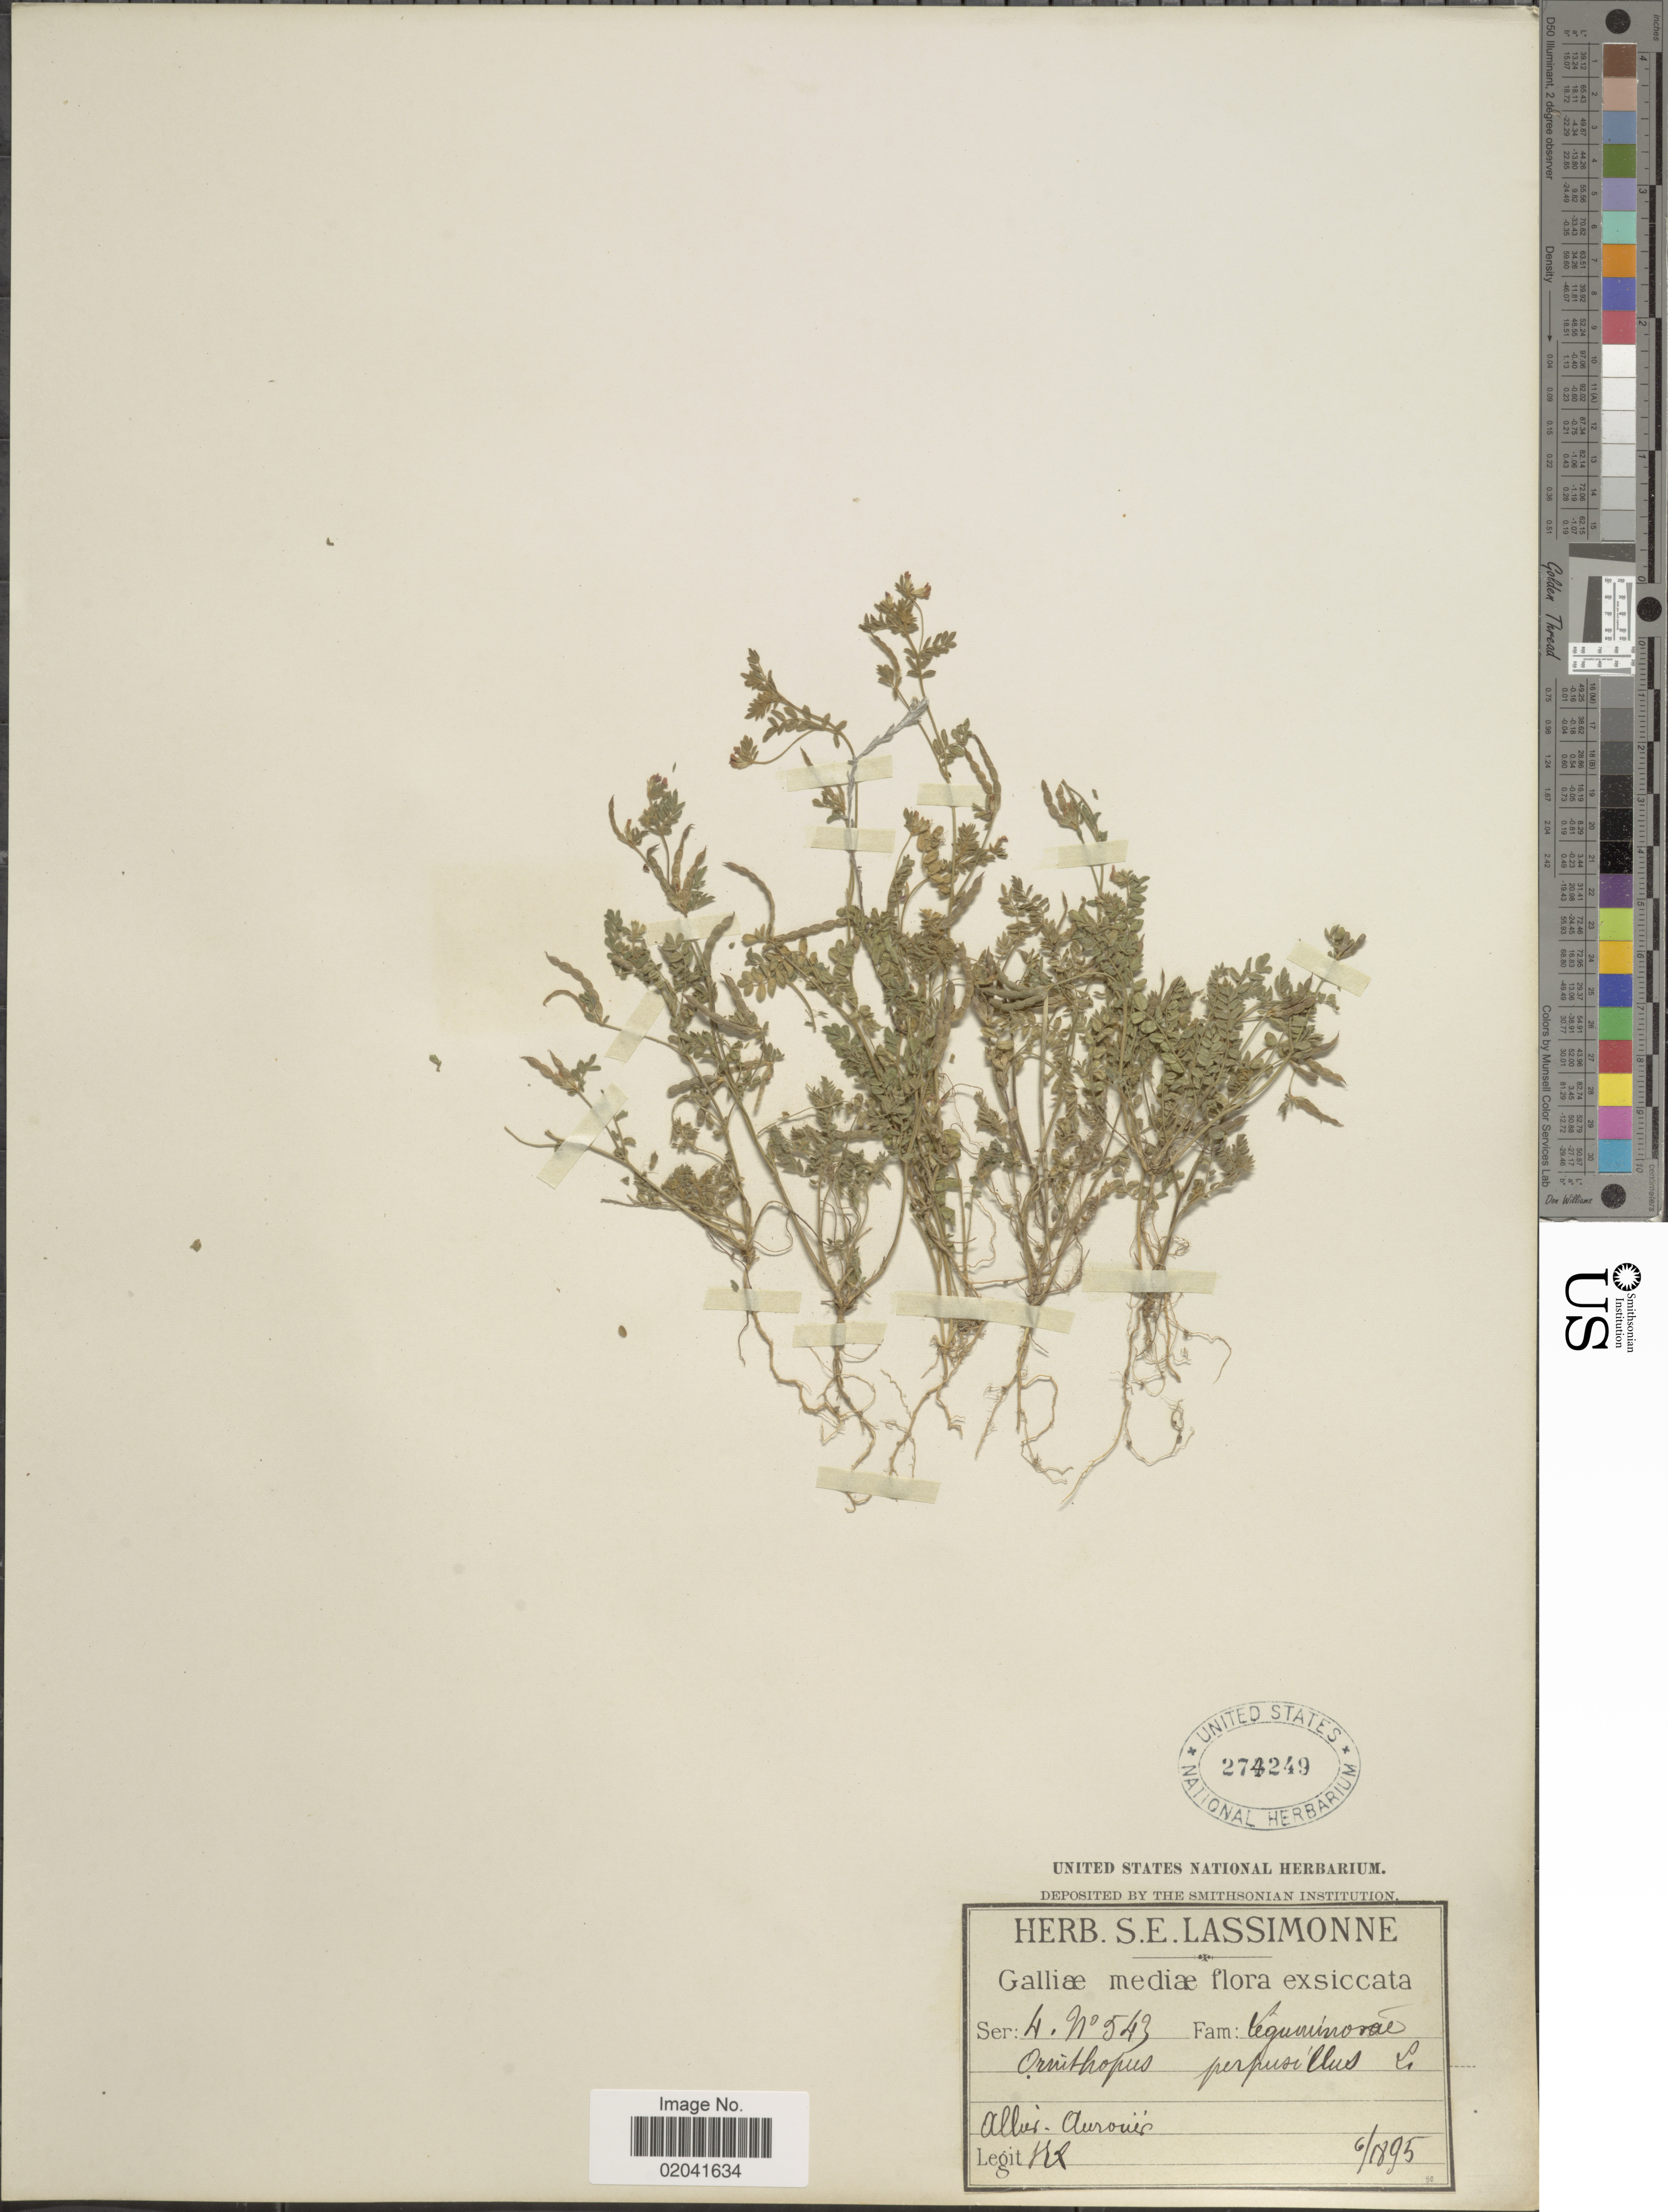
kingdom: Plantae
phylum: Tracheophyta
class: Magnoliopsida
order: Fabales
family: Fabaceae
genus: Ornithopus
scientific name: Ornithopus perpusillus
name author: L.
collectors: S. Lassimonne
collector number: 543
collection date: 1895-06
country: France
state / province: Auvergne-Rhône-Alpes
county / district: Allier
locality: Galliæ [France]. Allier - Aurouër.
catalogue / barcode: US 274249